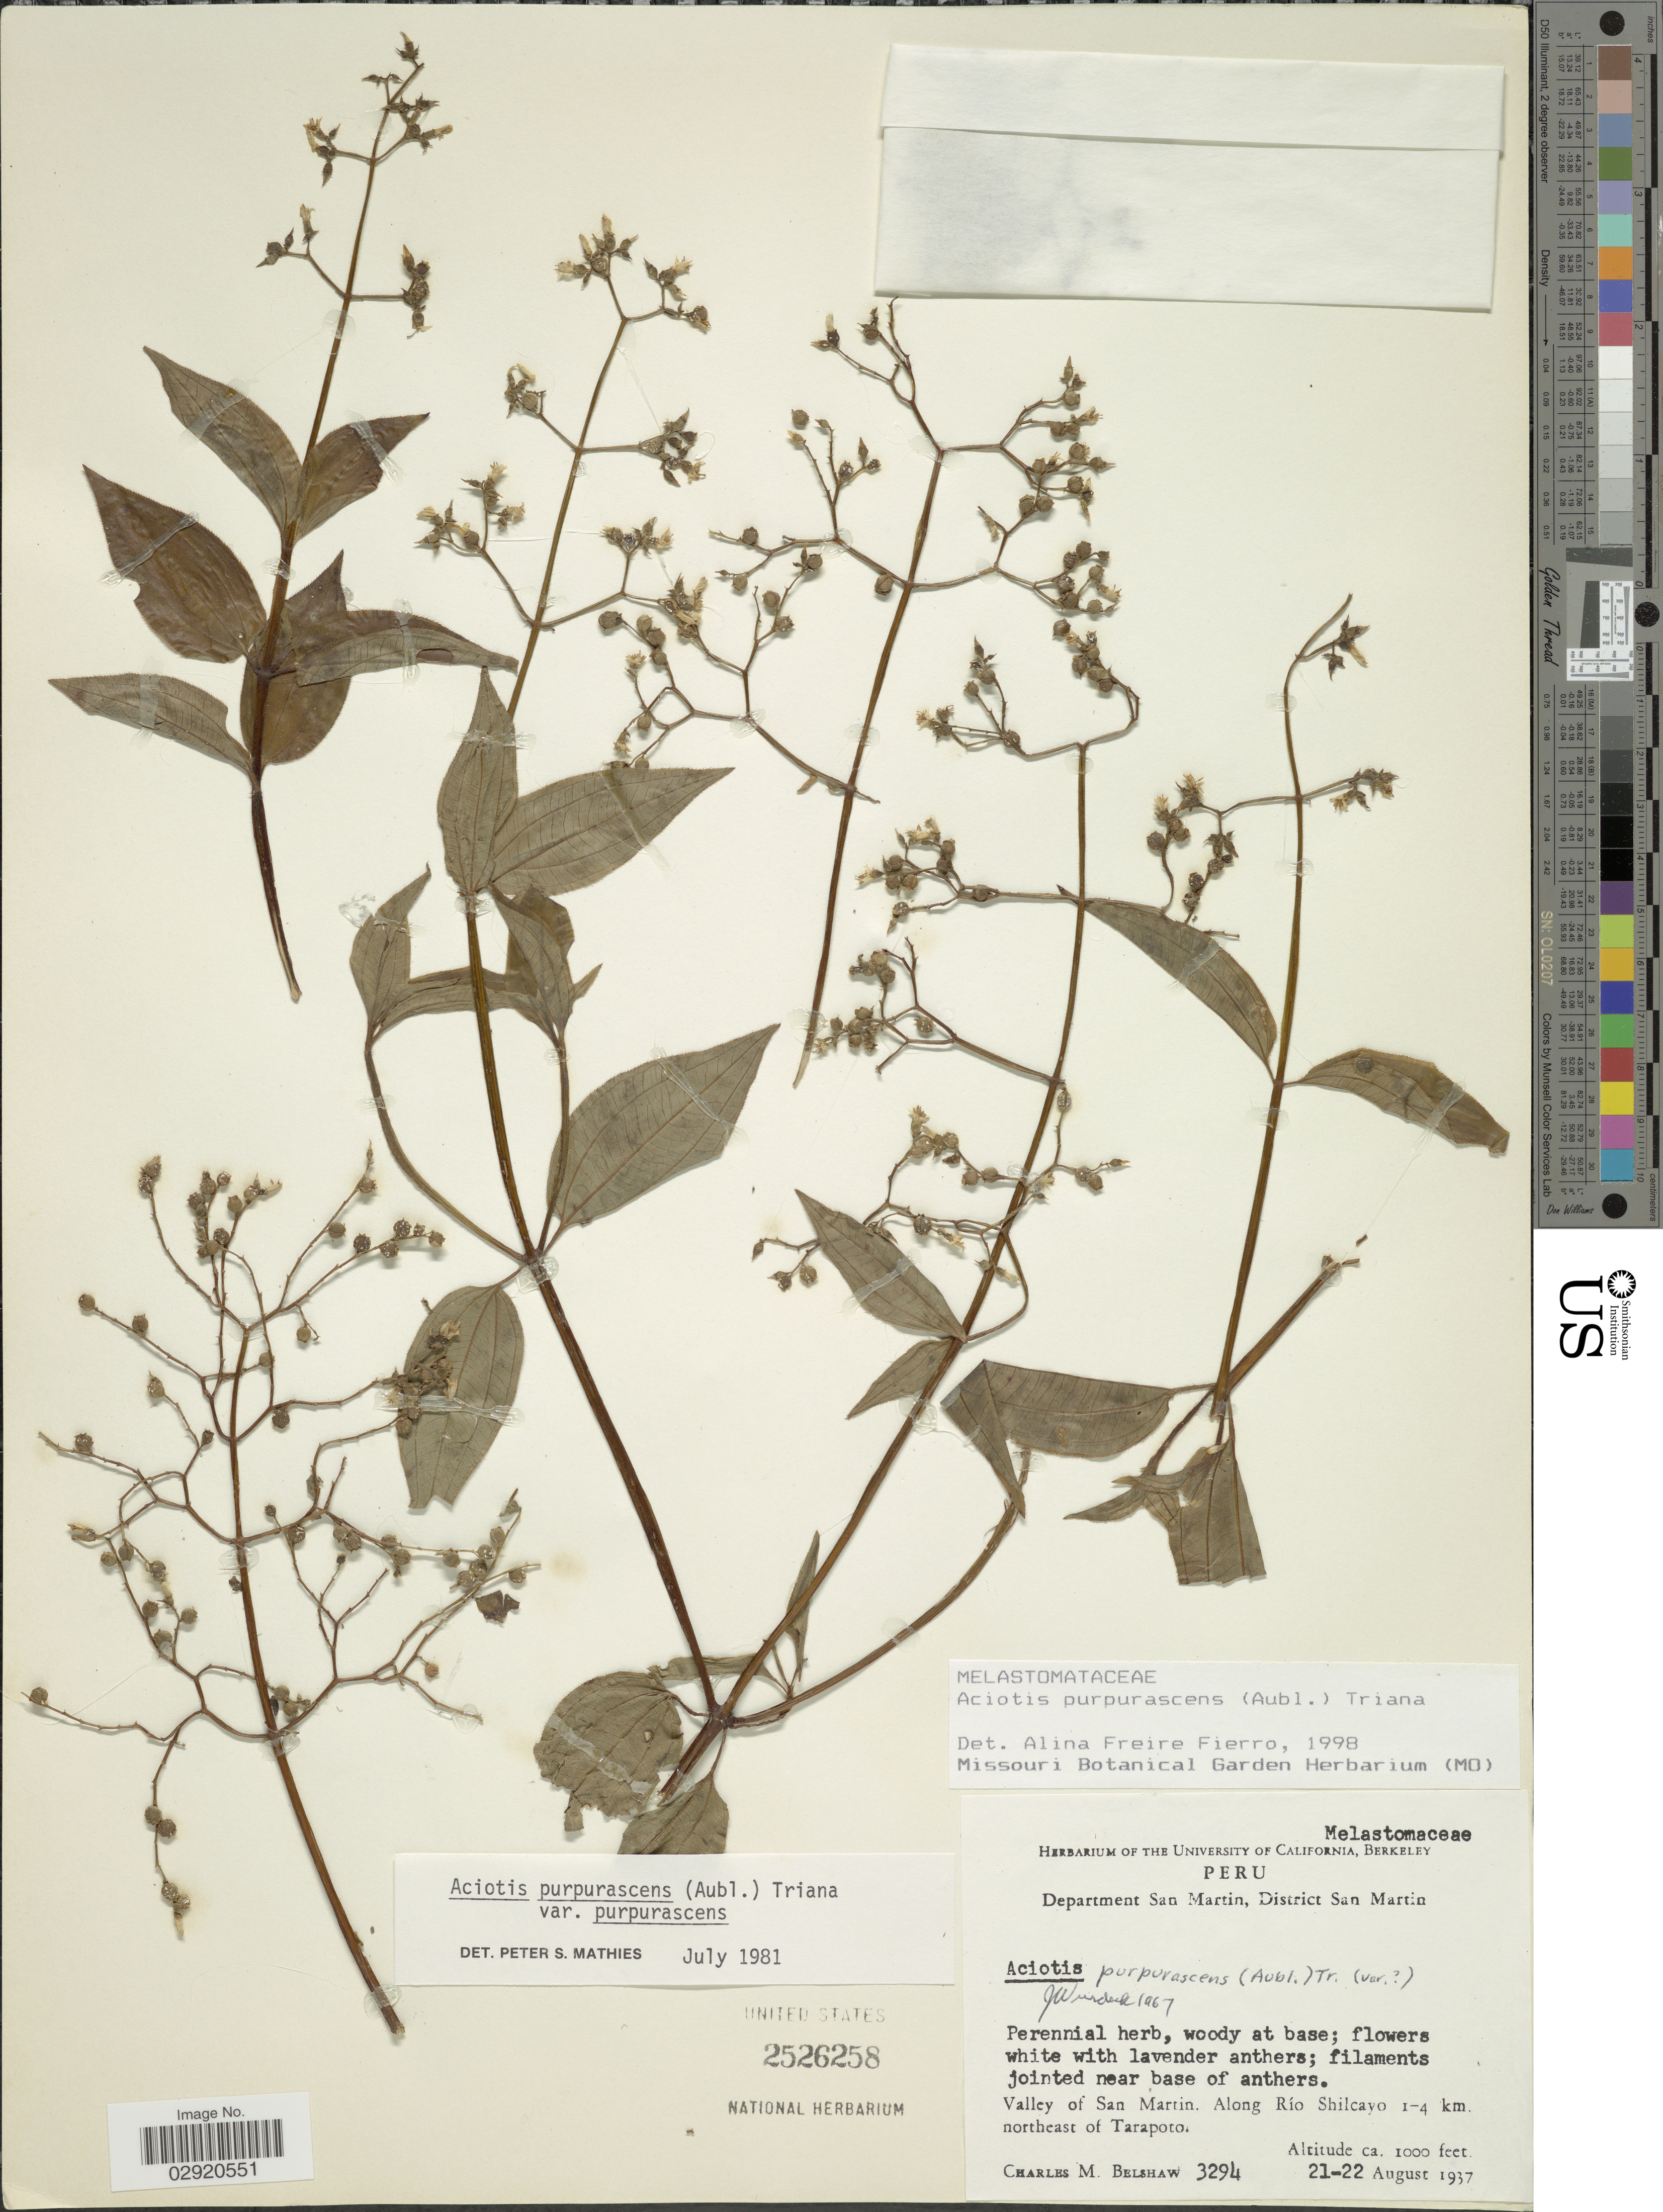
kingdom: Plantae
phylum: Tracheophyta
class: Magnoliopsida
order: Myrtales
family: Melastomataceae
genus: Aciotis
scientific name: Aciotis purpurascens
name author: (Aubl.) Triana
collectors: C. Shaw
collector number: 3294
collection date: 1937-08-21/1937-08-22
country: Peru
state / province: San Martín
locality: Department San Martin, District San Martin. Valley of San Martin. Along Río Shilcayo 1-4 km northeast of Tarapoto.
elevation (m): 305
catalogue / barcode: US 2526258